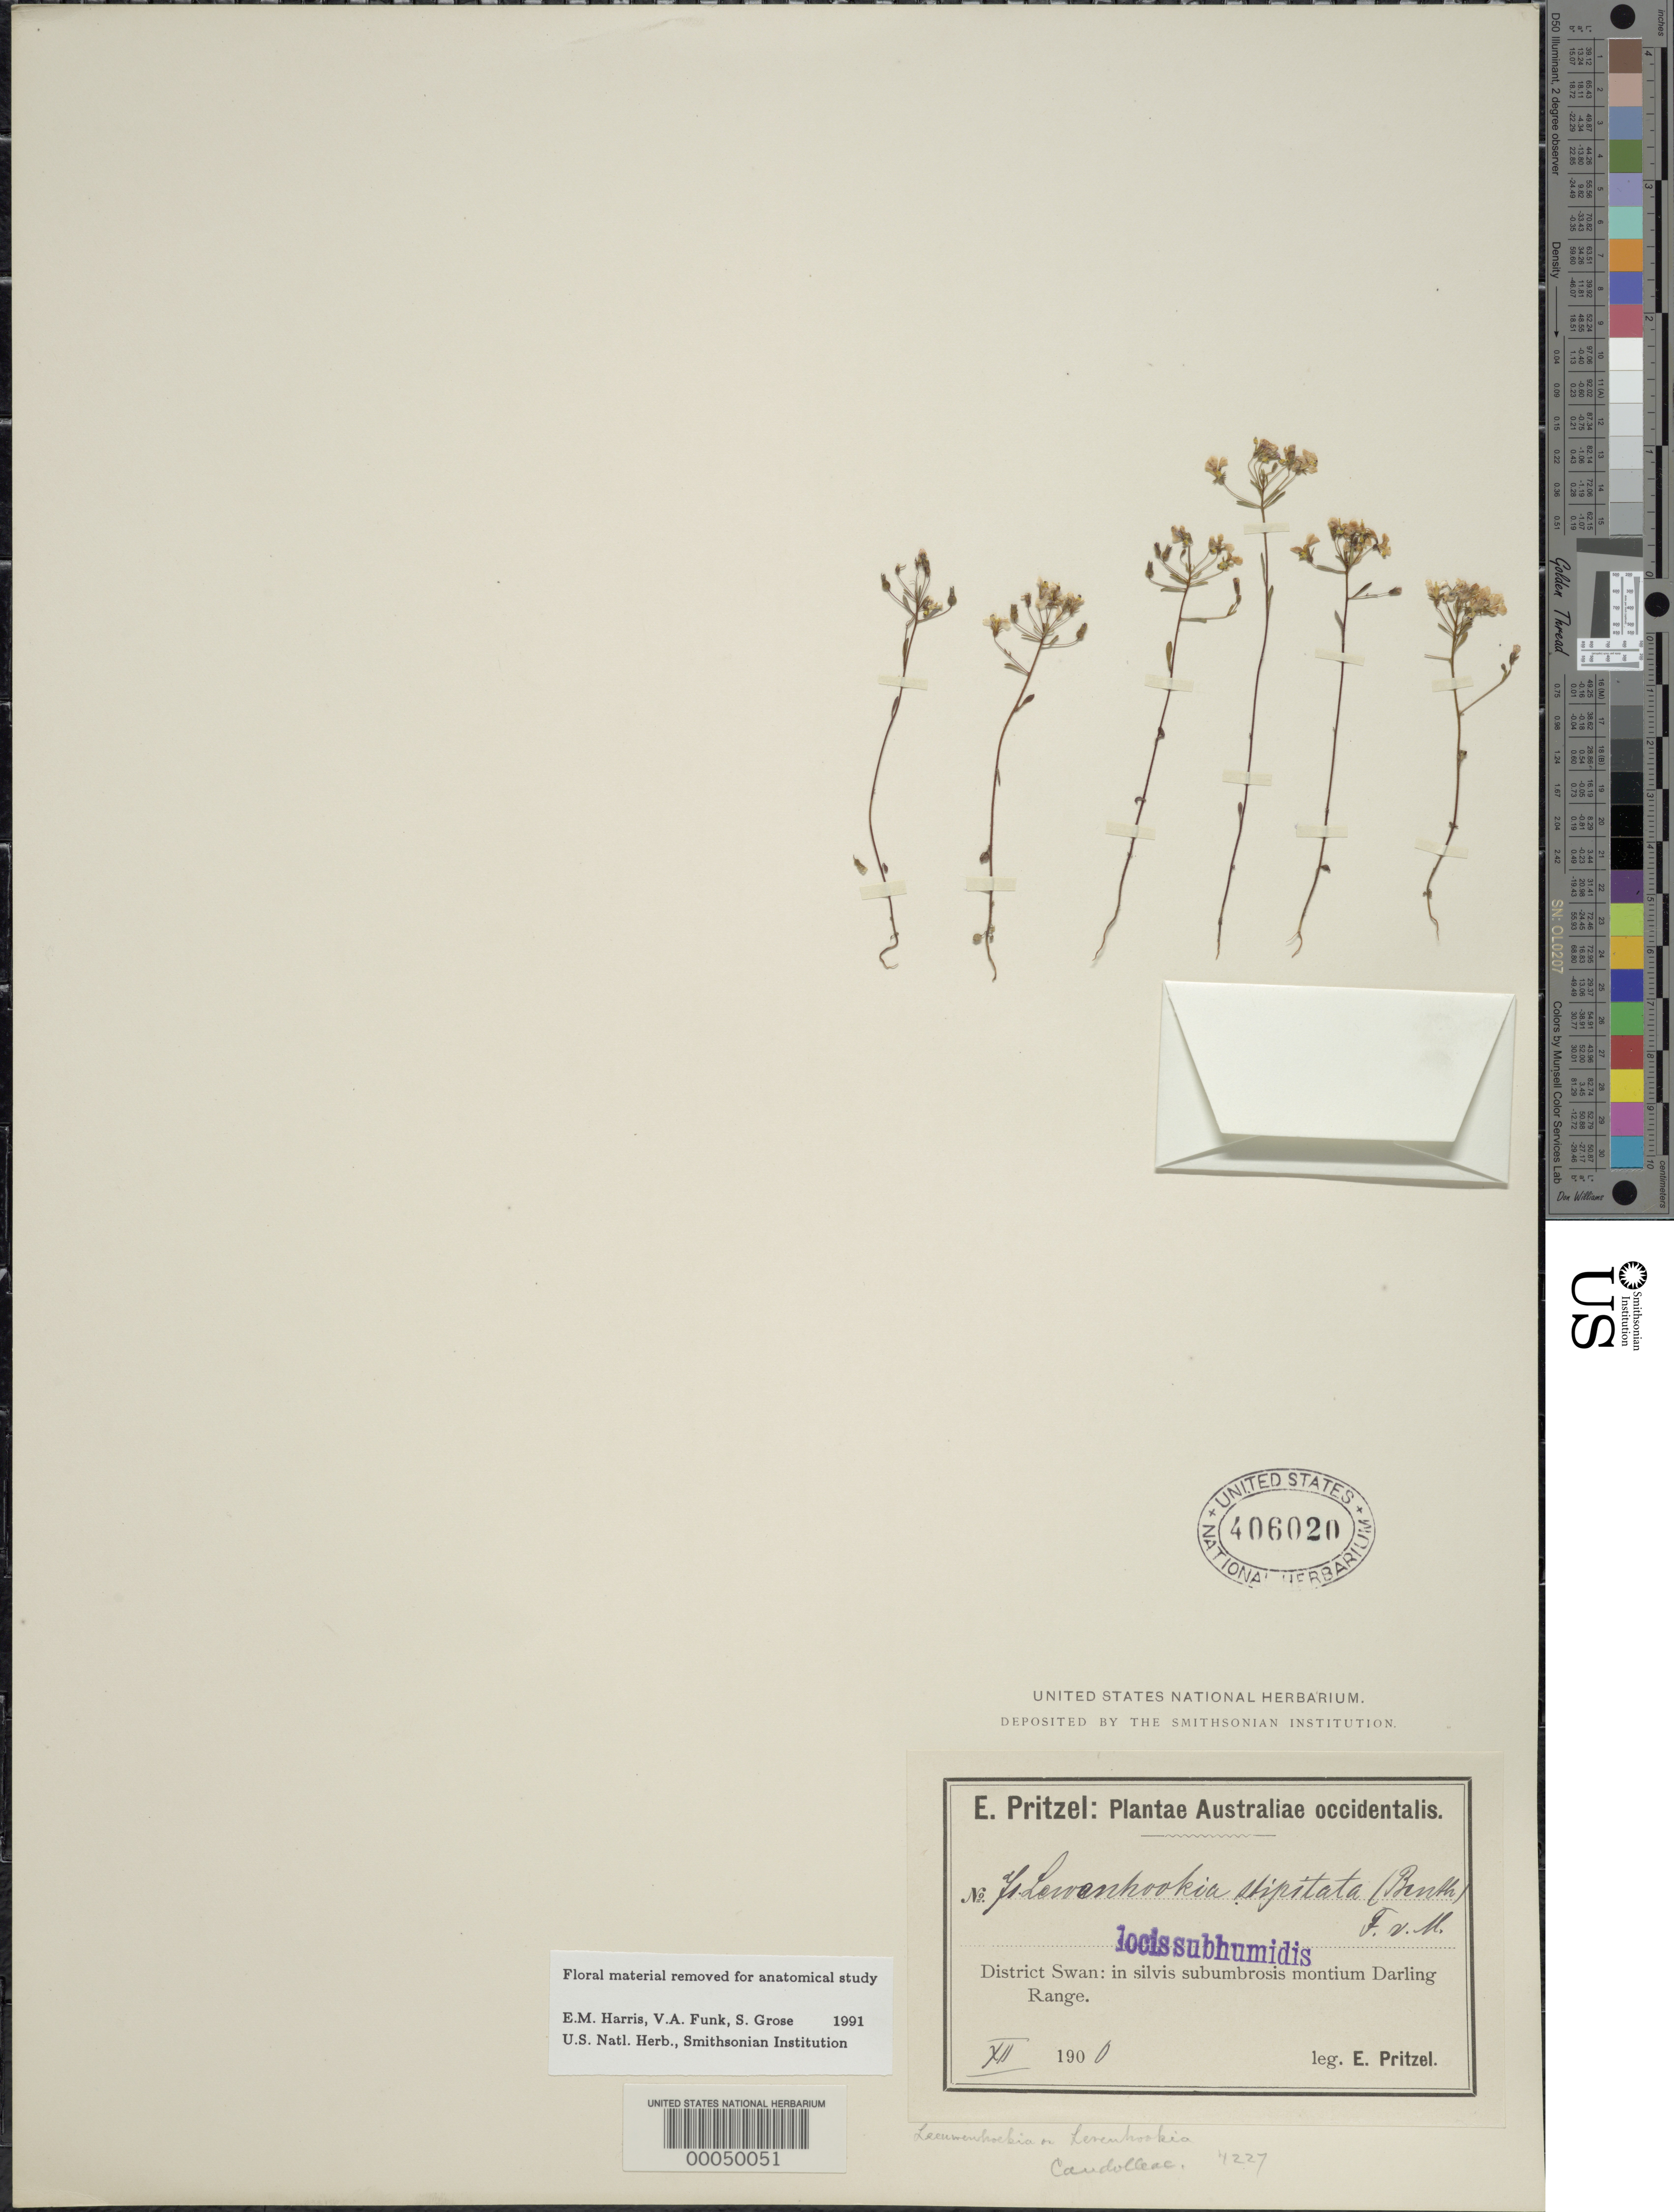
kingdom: Plantae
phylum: Tracheophyta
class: Magnoliopsida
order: Asterales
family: Stylidiaceae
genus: Levenhookia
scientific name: Levenhookia stipitata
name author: (Benth.) F. Muell. ex Benth.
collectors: E. G. Pritzel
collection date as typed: Dec 1900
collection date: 1900-12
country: Australia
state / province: Western Australia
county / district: Swan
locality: Swan, near darling range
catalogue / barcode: US 406020